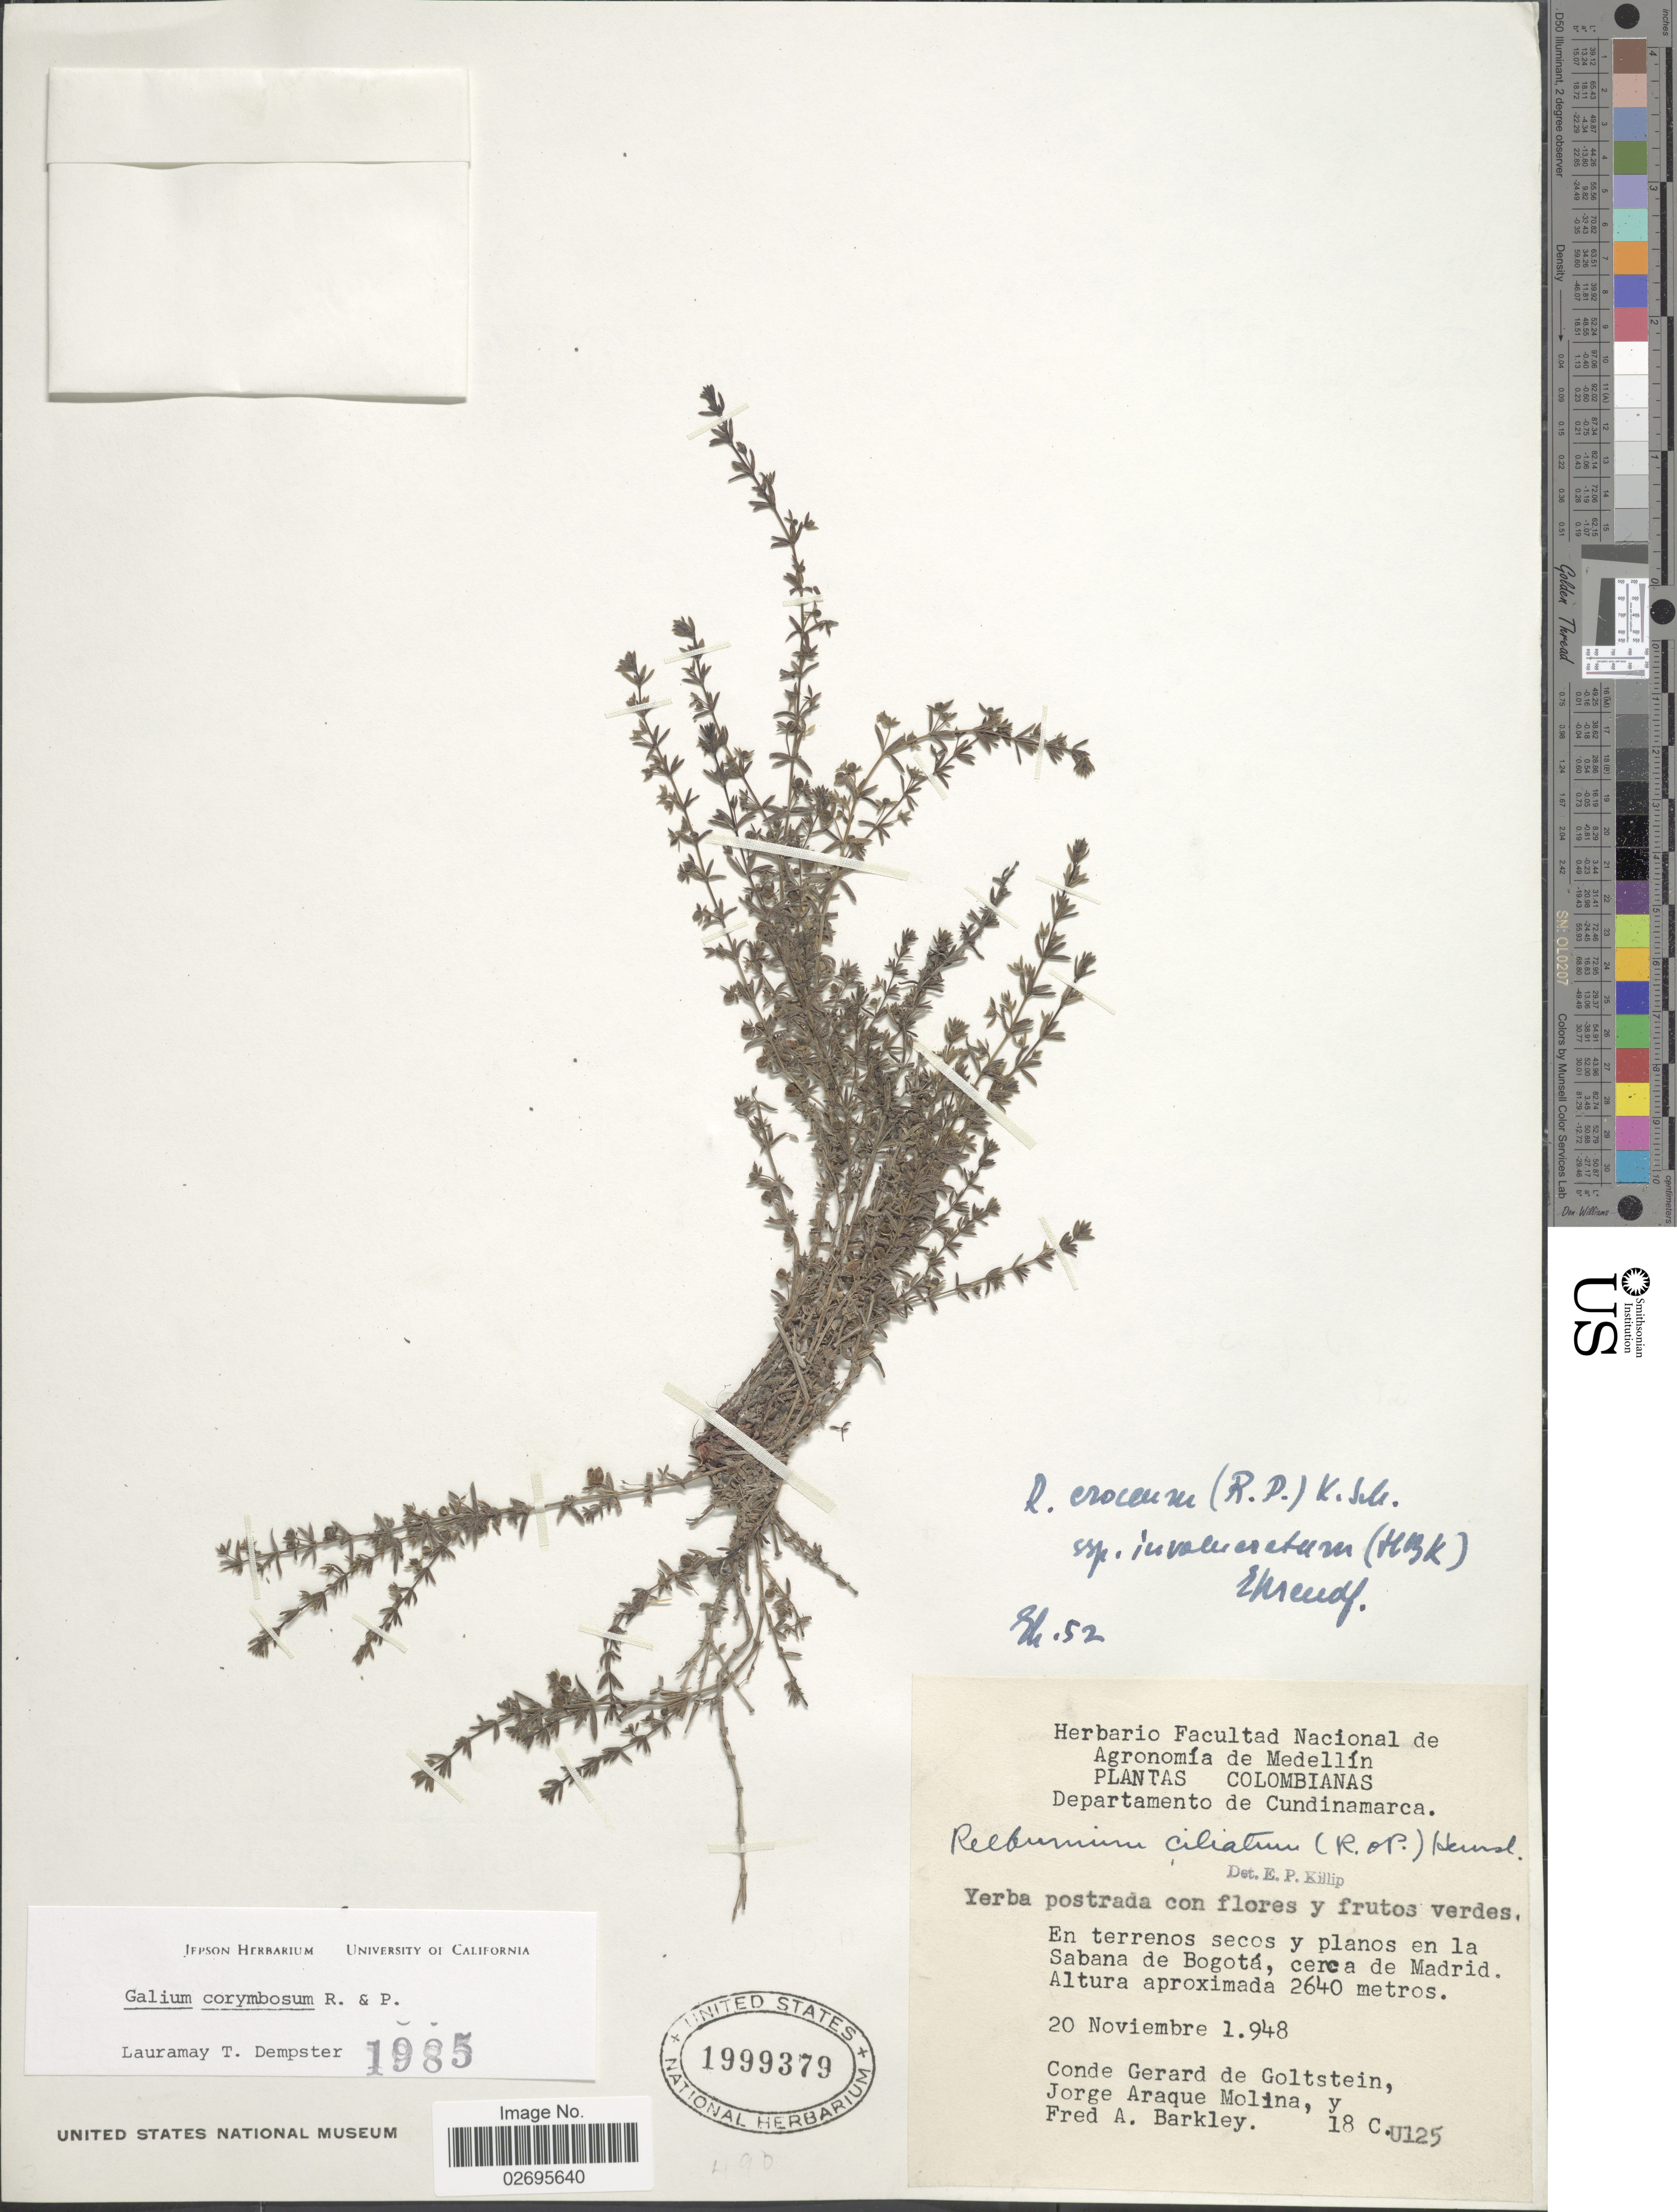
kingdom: Plantae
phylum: Tracheophyta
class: Magnoliopsida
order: Gentianales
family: Rubiaceae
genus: Galium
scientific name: Galium corymbosum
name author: Ruiz & Pav.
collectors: C. Goltstein, J. Araque Molina & F. A. Barkley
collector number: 18CU125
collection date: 1948-11-20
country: Colombia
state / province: Cundinamarca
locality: Departamento de Cundinamarca, En terrenos secos y planos en la Sabana de Bogota, cerca de Madrid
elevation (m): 2640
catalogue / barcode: US 1999379